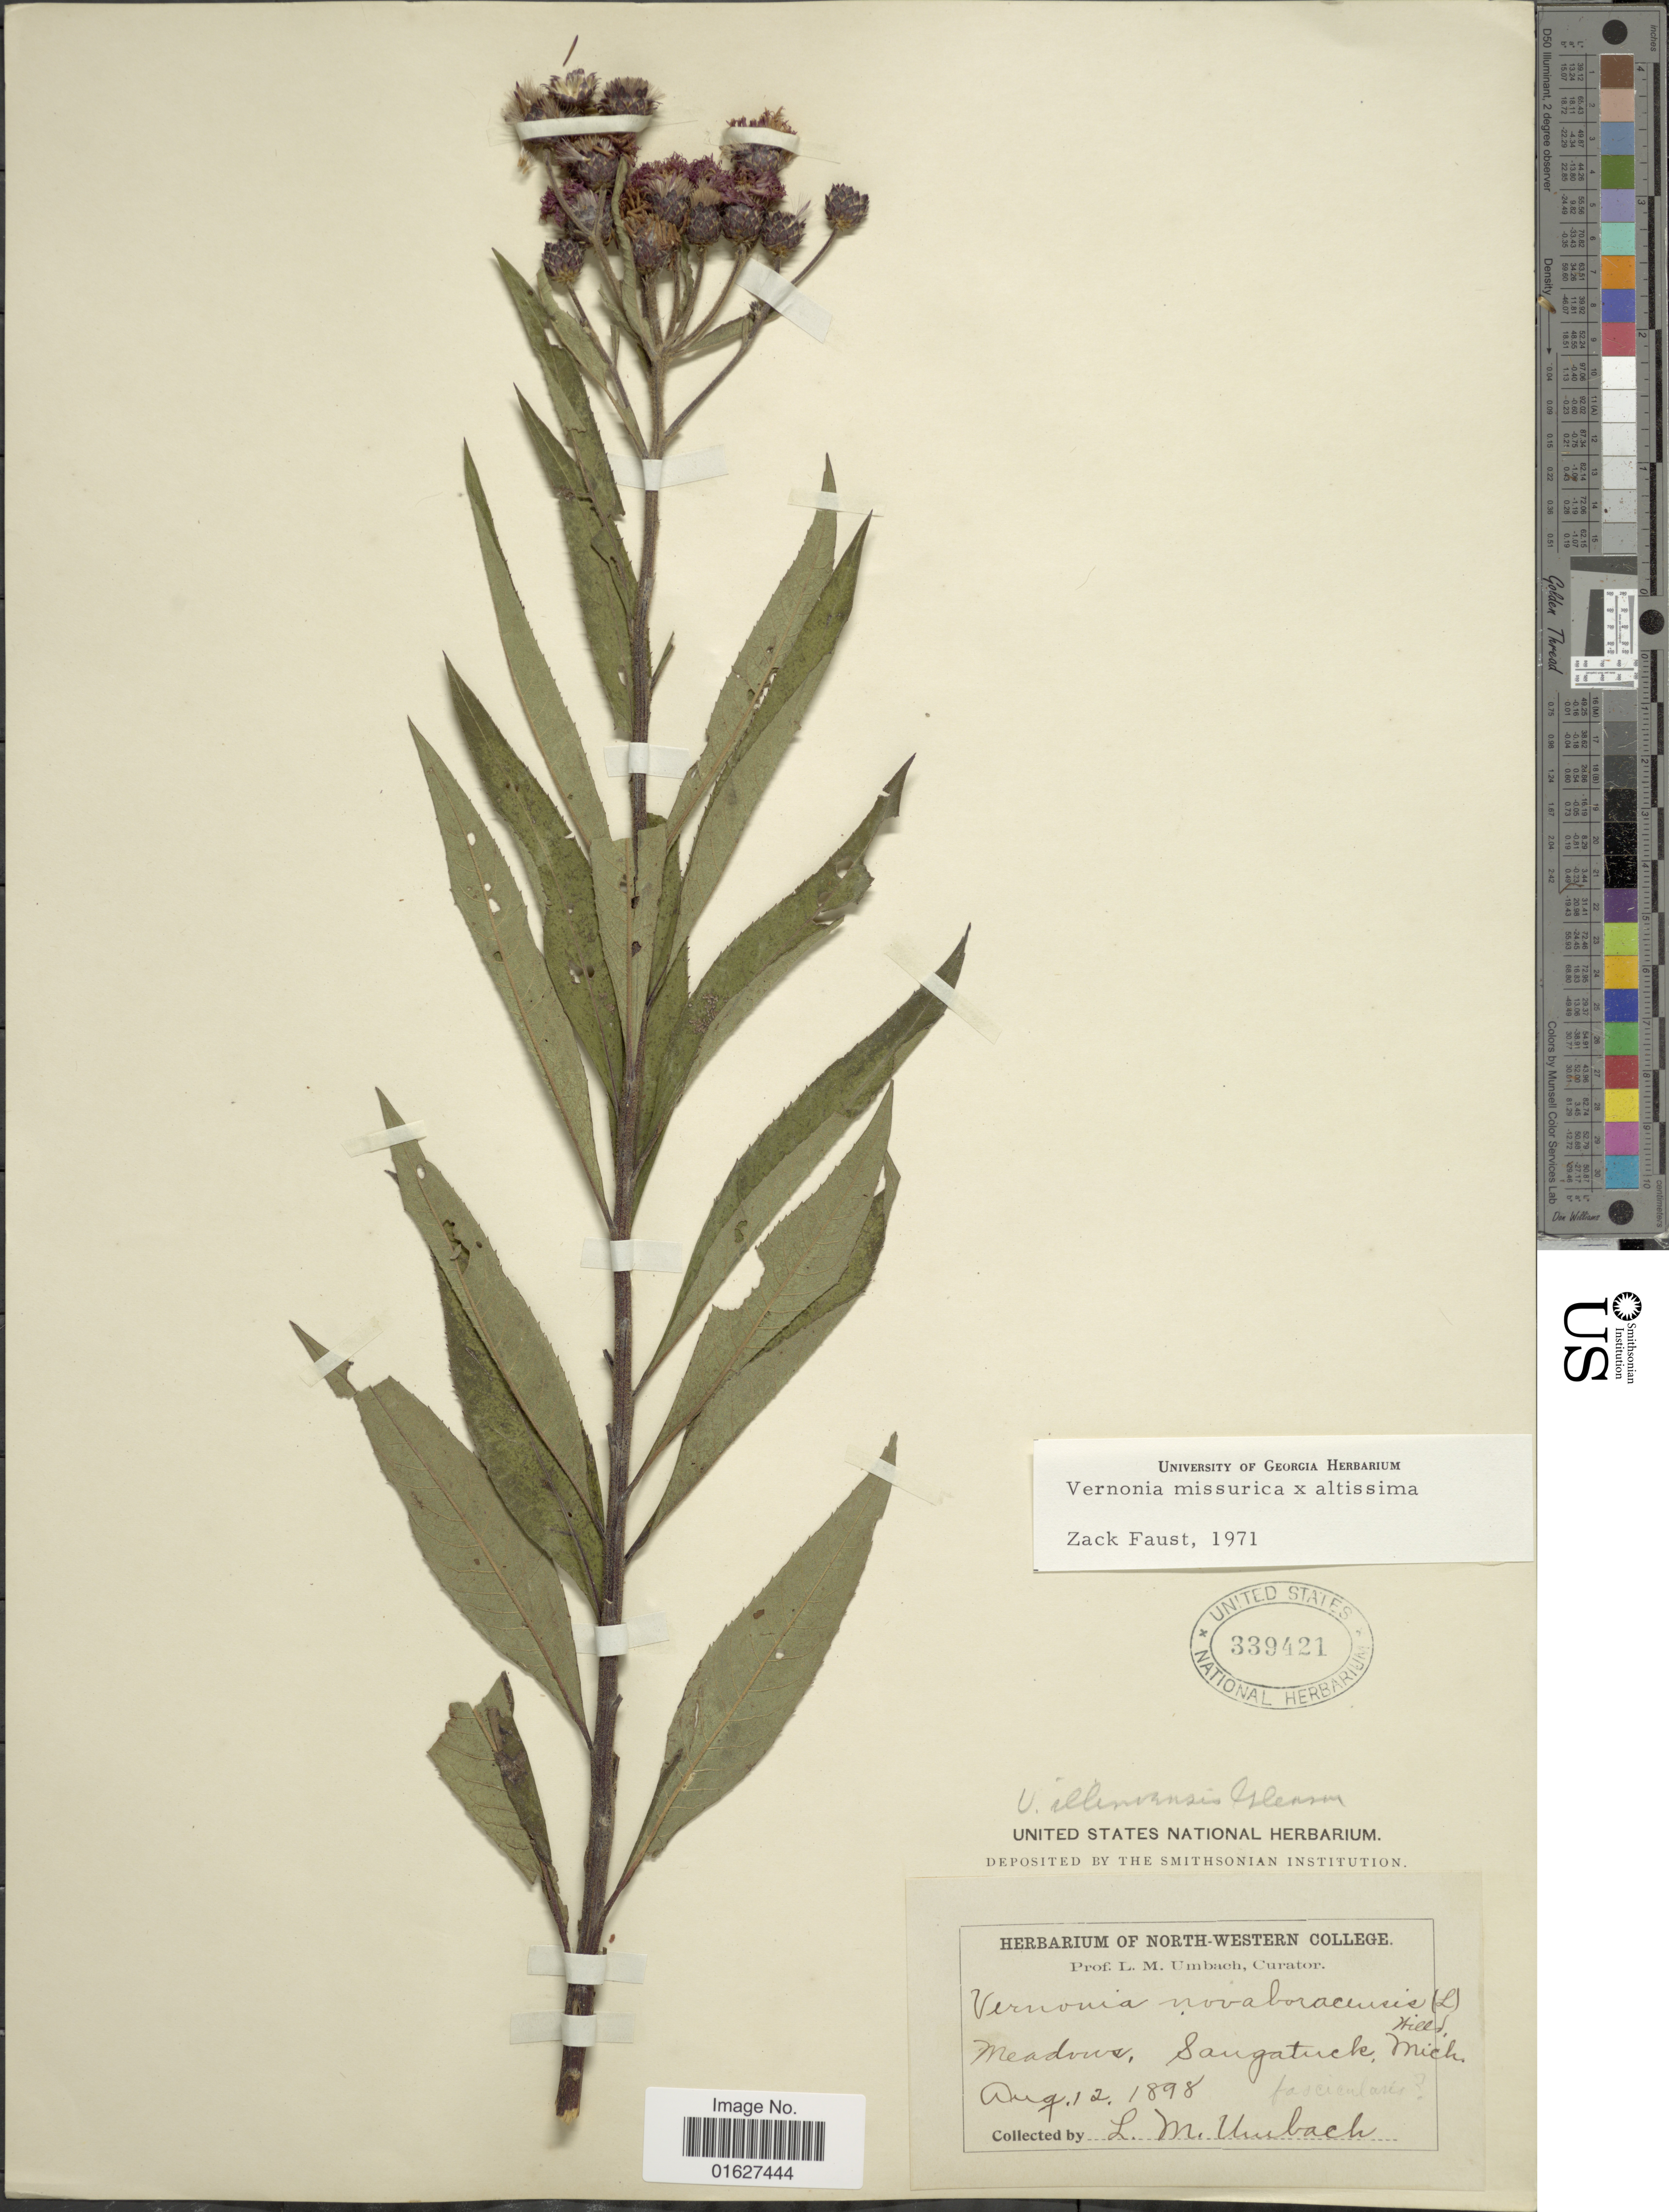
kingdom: Plantae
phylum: Tracheophyta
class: Magnoliopsida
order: Asterales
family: Asteraceae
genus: Vernonia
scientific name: Vernonia missurica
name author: Raf.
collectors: L. M. Umbach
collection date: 1898-08-12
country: United States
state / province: Michigan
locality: Meadow, Sangatuck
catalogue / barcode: US 339421